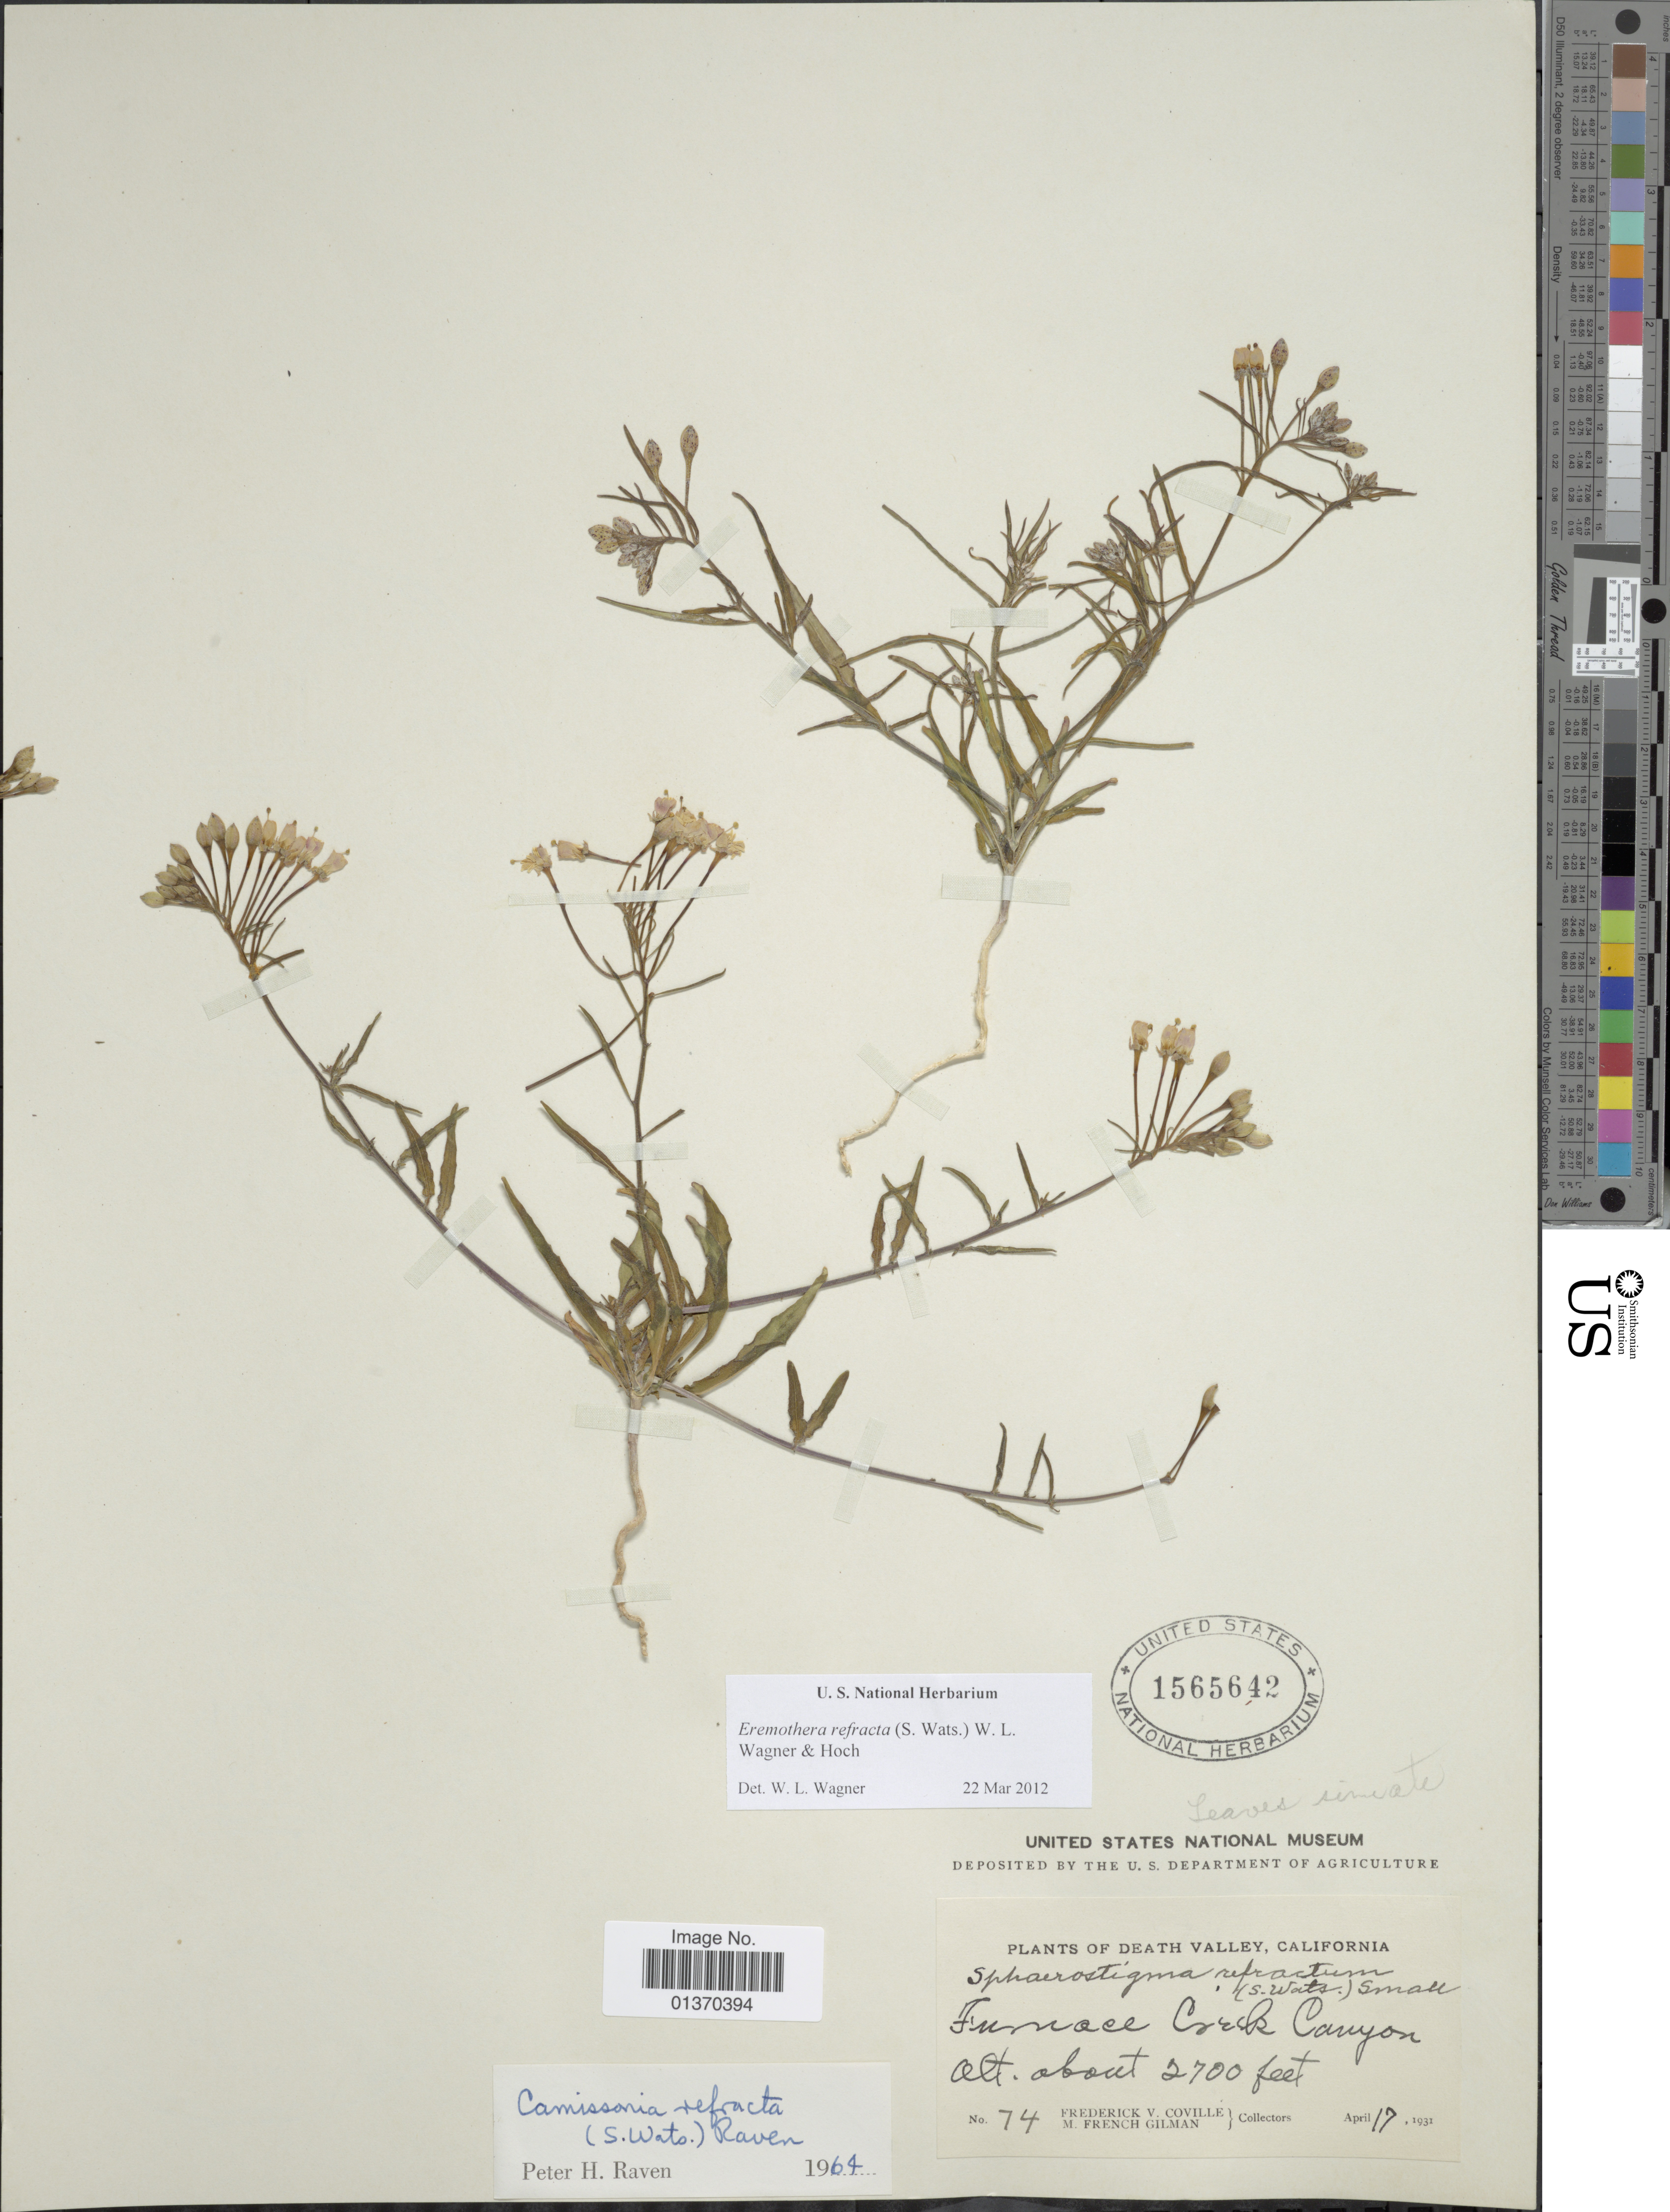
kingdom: Plantae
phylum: Tracheophyta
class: Magnoliopsida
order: Myrtales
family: Onagraceae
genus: Eremothera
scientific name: Eremothera refracta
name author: (S. Watson) W.L. Wagner & Hoch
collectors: F. V. Coville & M. F. Gilman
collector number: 74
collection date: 1931-04-17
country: United States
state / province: California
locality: Death Valley, Furnace Creek Canyon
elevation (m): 823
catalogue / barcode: US 1565642